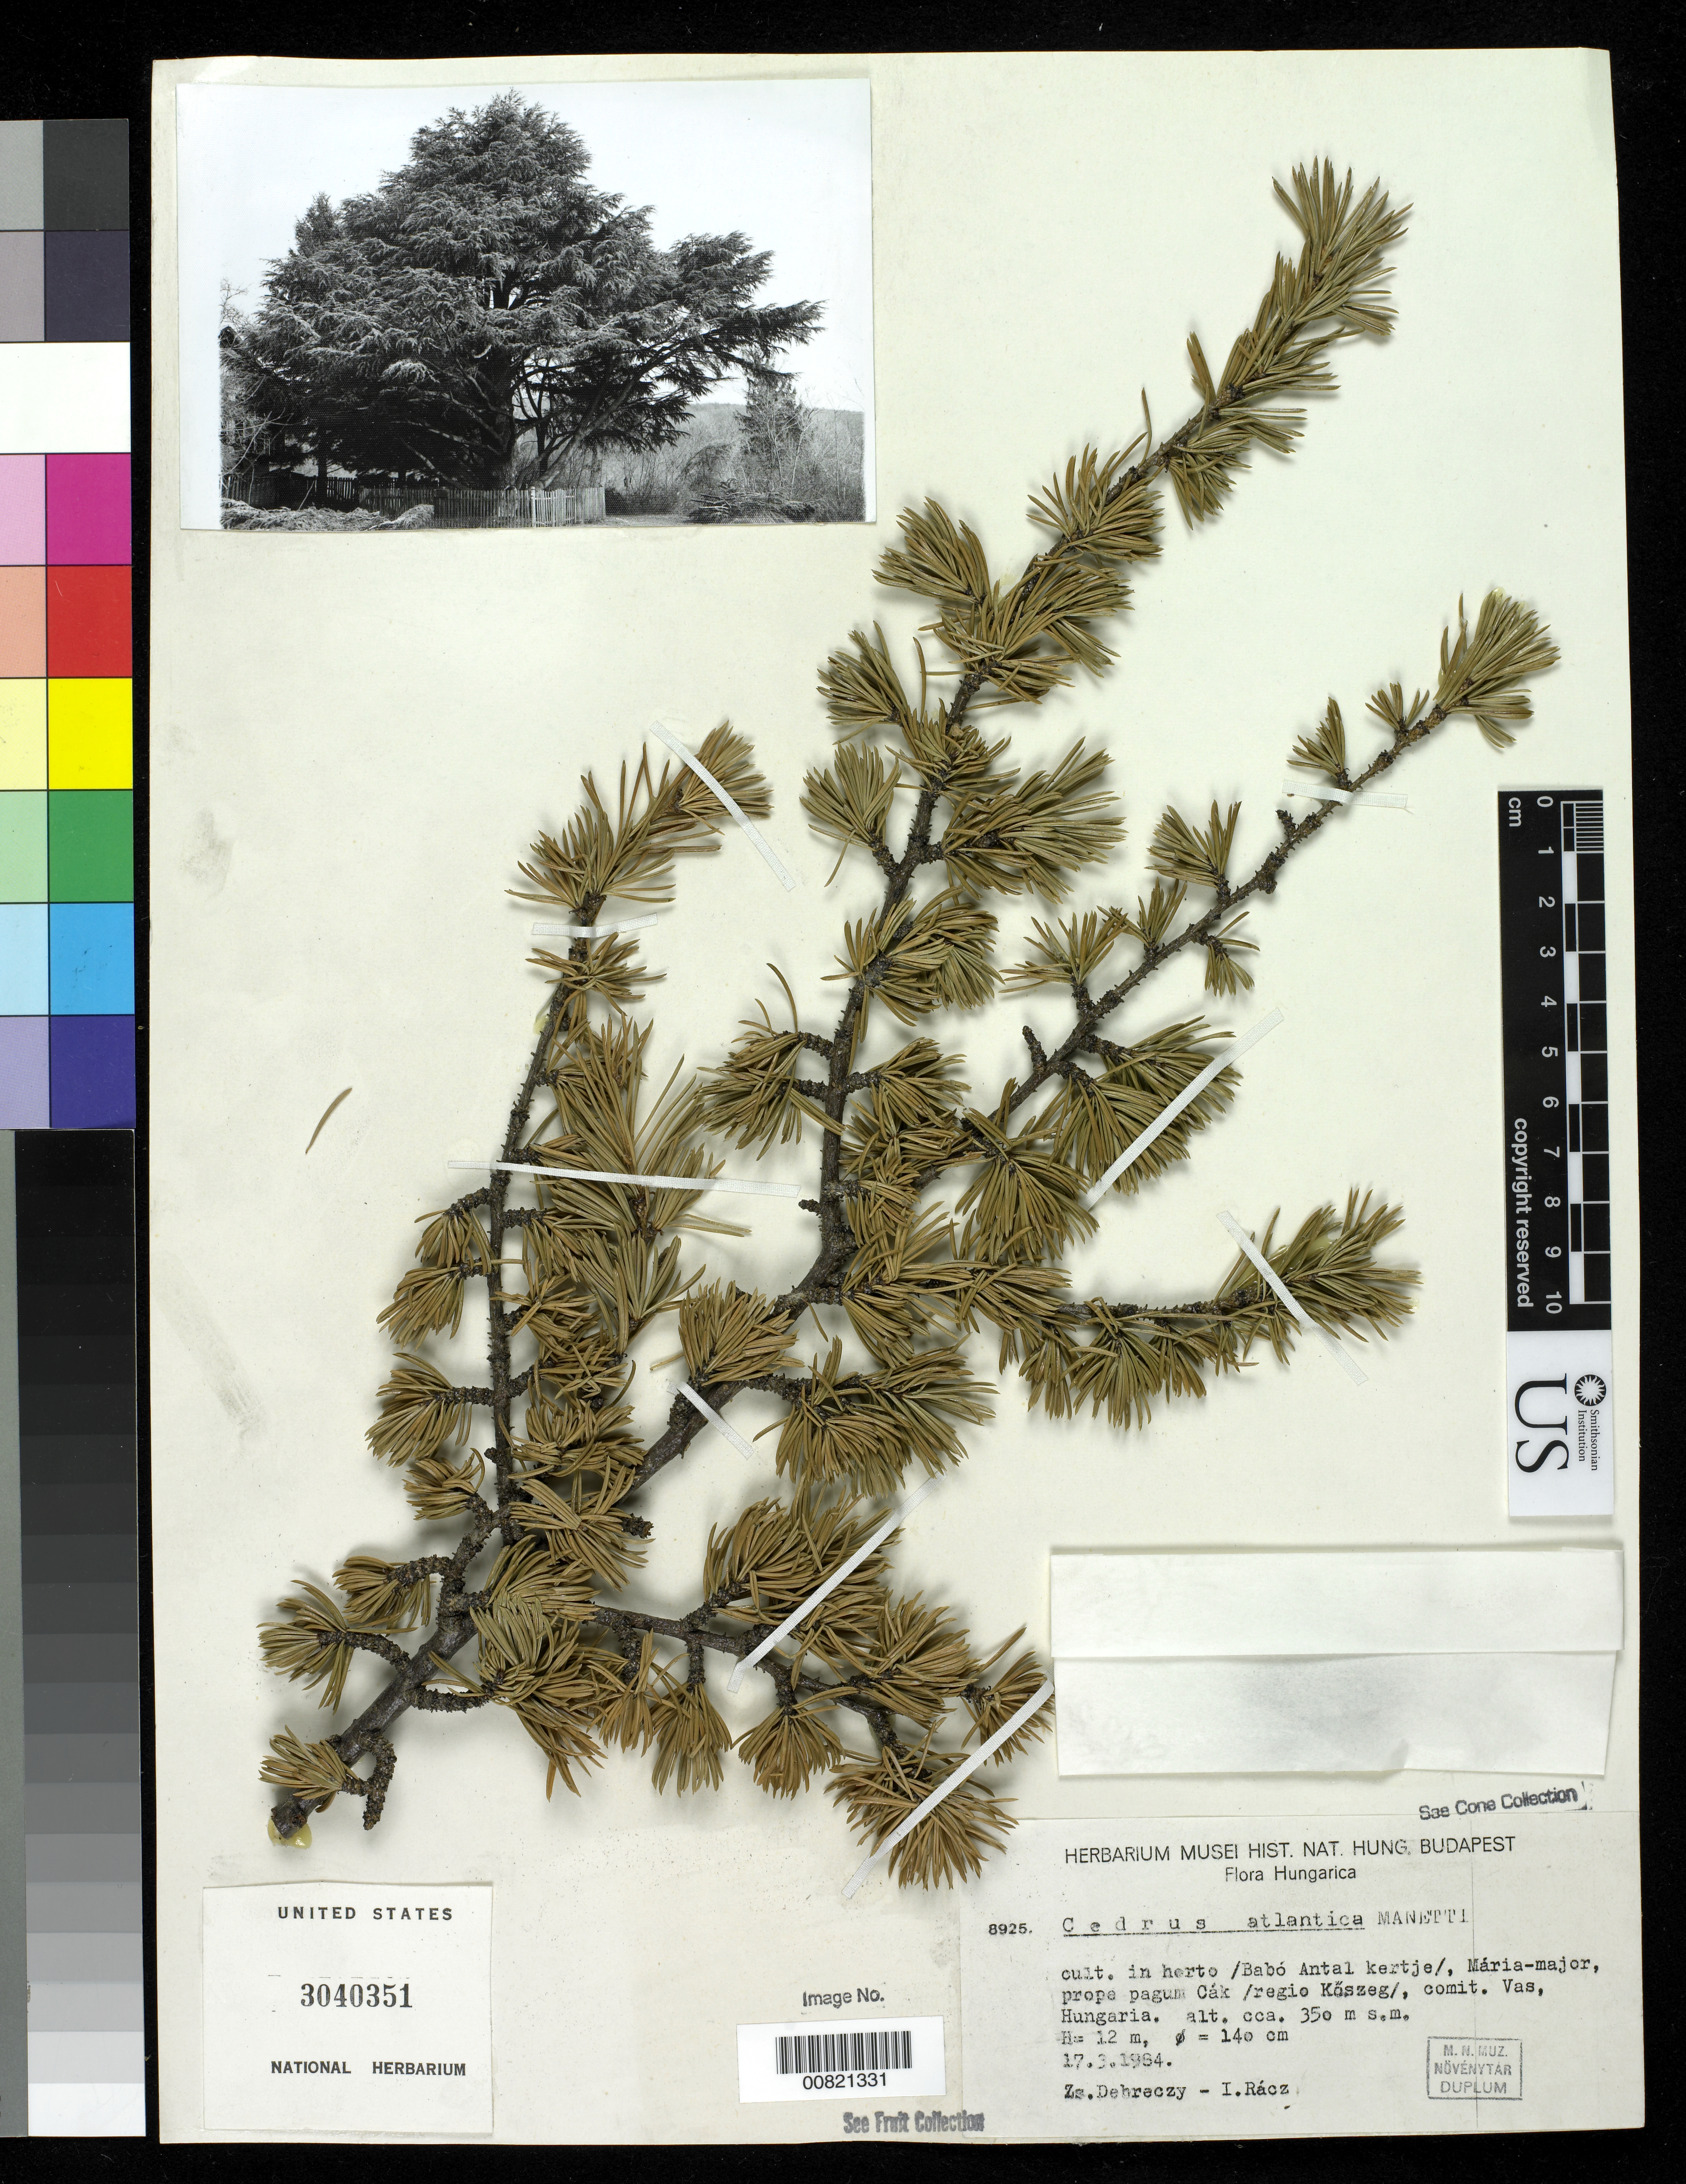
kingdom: Plantae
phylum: Tracheophyta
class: Pinopsida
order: Pinales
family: Pinaceae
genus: Cedrus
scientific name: Cedrus atlantica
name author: (Endl.) Manetti ex Carrière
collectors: Z. Debreczy & I. Rácz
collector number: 8925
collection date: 1984-03-17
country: Hungary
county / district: Vas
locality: Cultivated in the garden of Antal Babo at Maria homestead near Koszeg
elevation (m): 350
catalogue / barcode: US 3040351